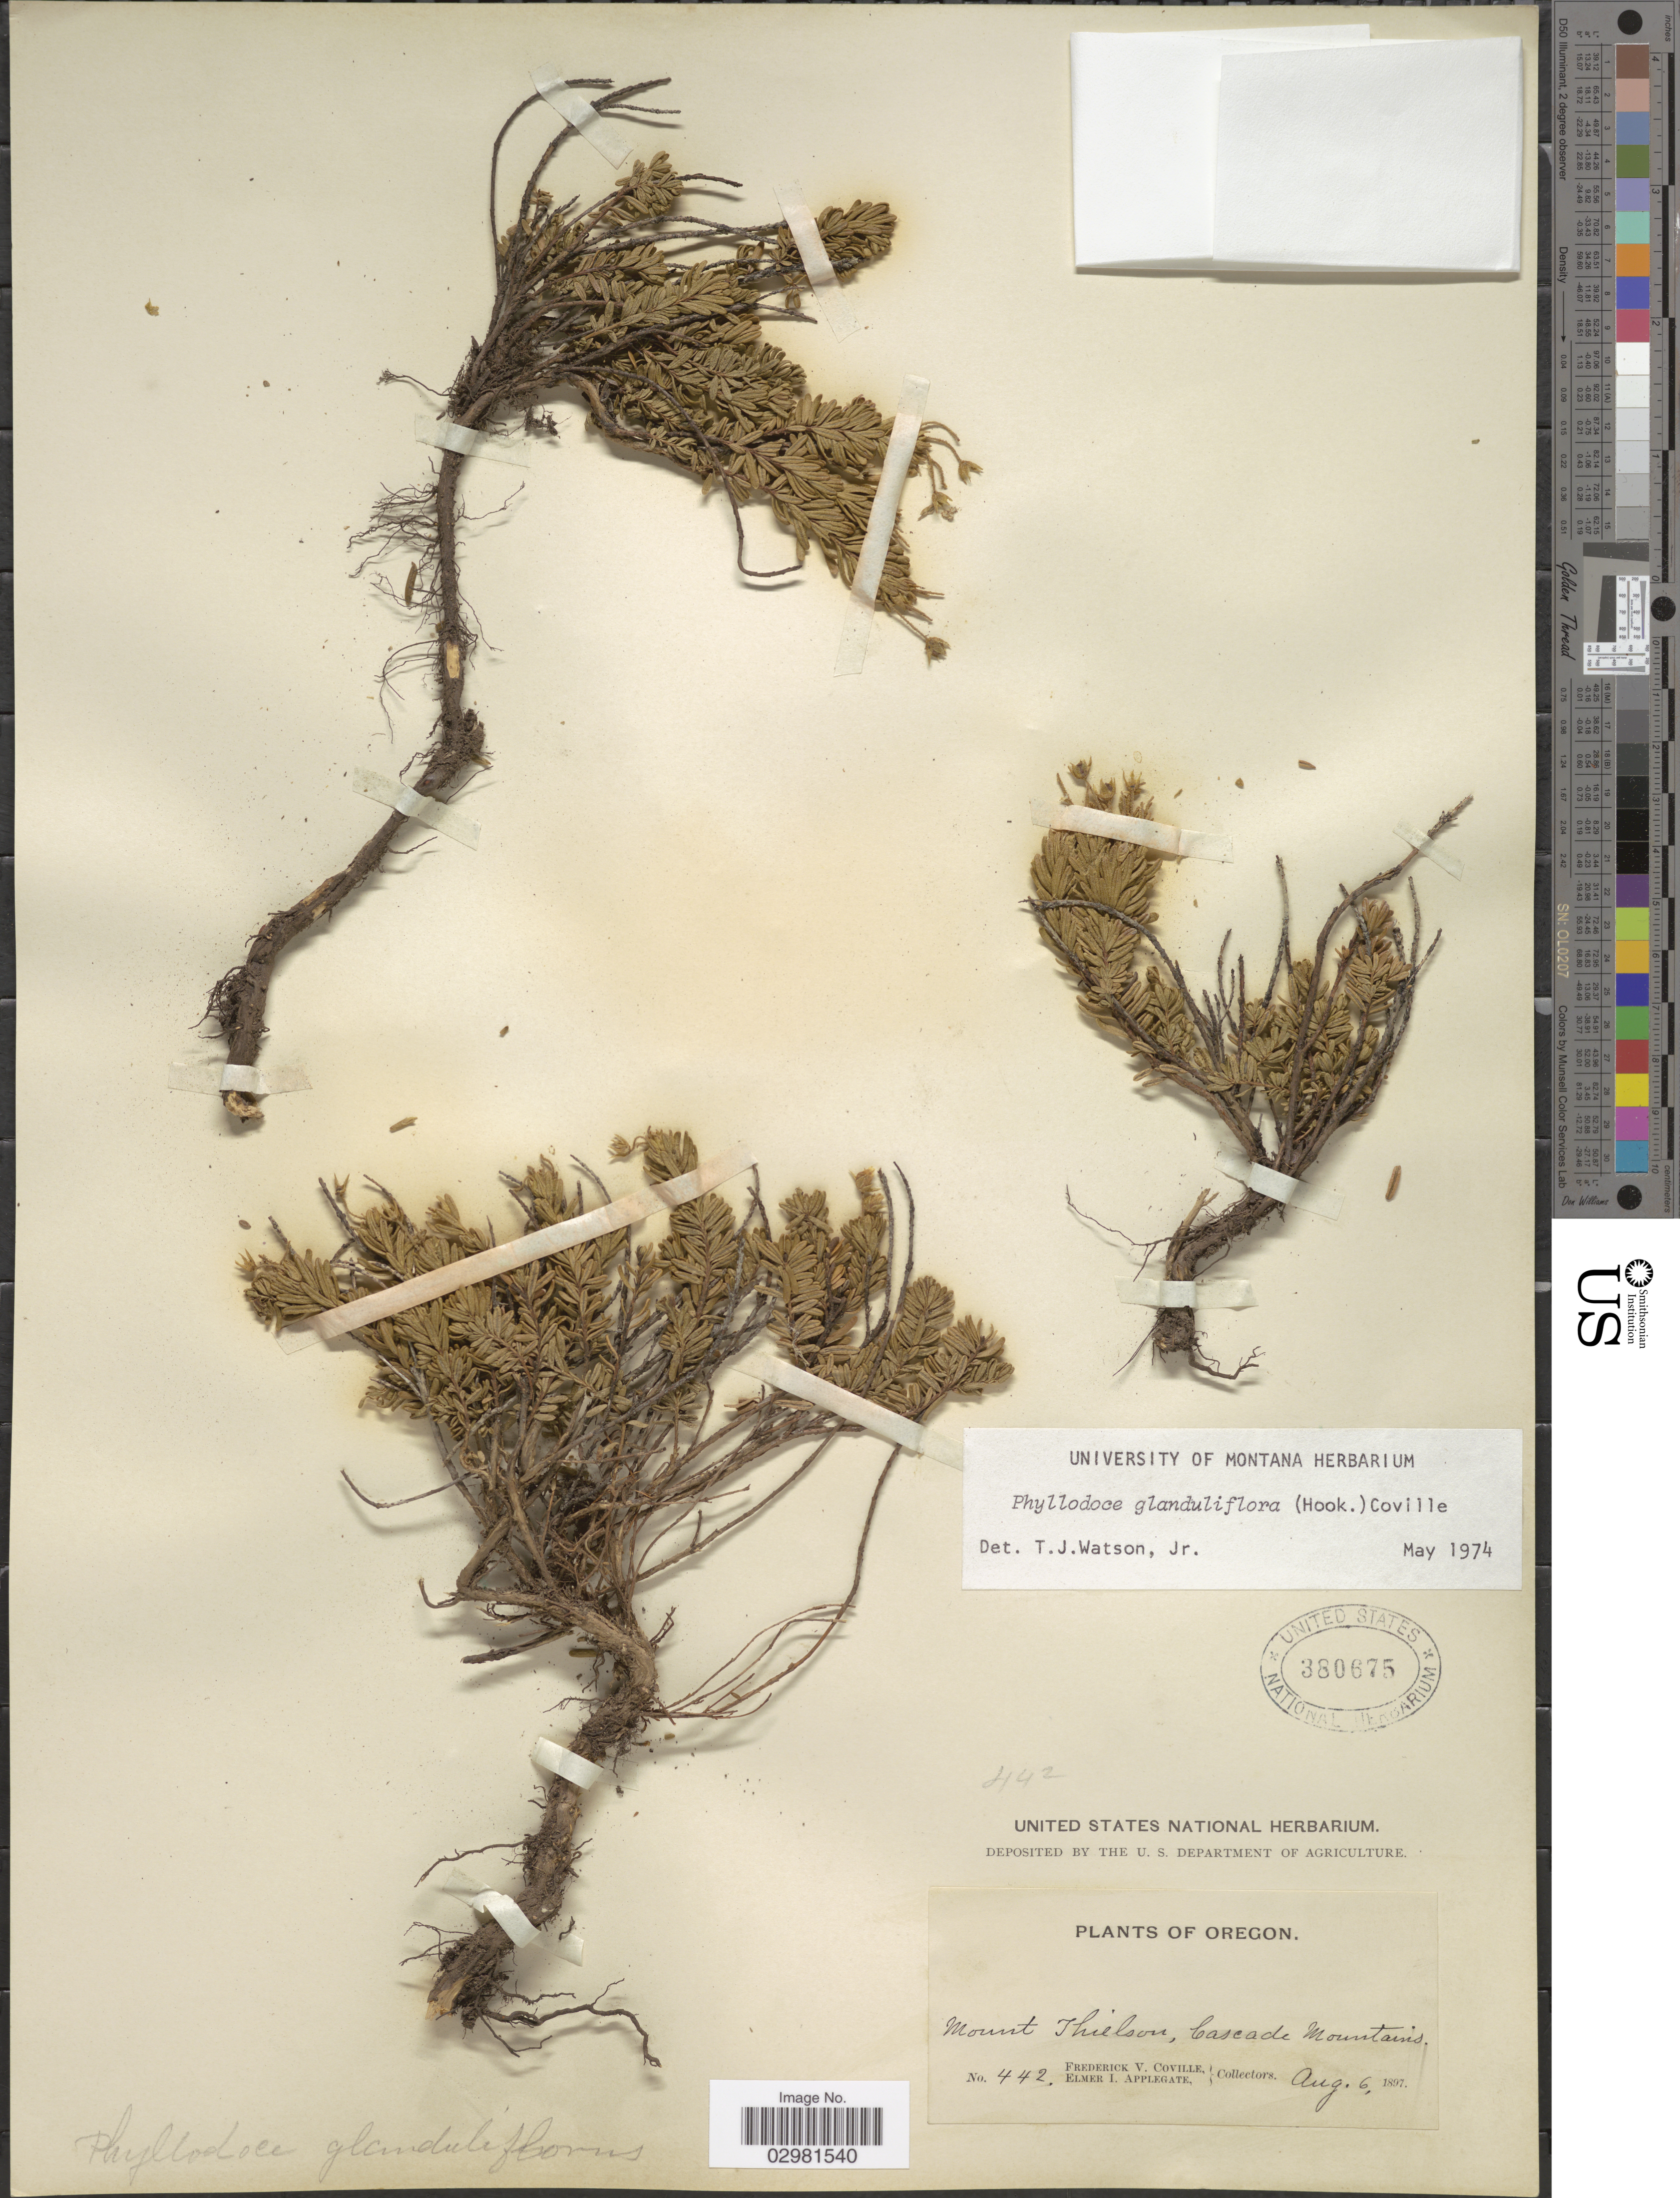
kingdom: Plantae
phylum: Tracheophyta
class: Magnoliopsida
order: Ericales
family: Ericaceae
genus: Phyllodoce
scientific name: Phyllodoce glanduliflora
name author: (Hook.) Coville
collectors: F. V. Coville & E. I. Applegate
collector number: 442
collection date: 1897-08-06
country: United States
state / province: Oregon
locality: Mount Thielson, Cascade Mountains.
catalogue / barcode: US 380675